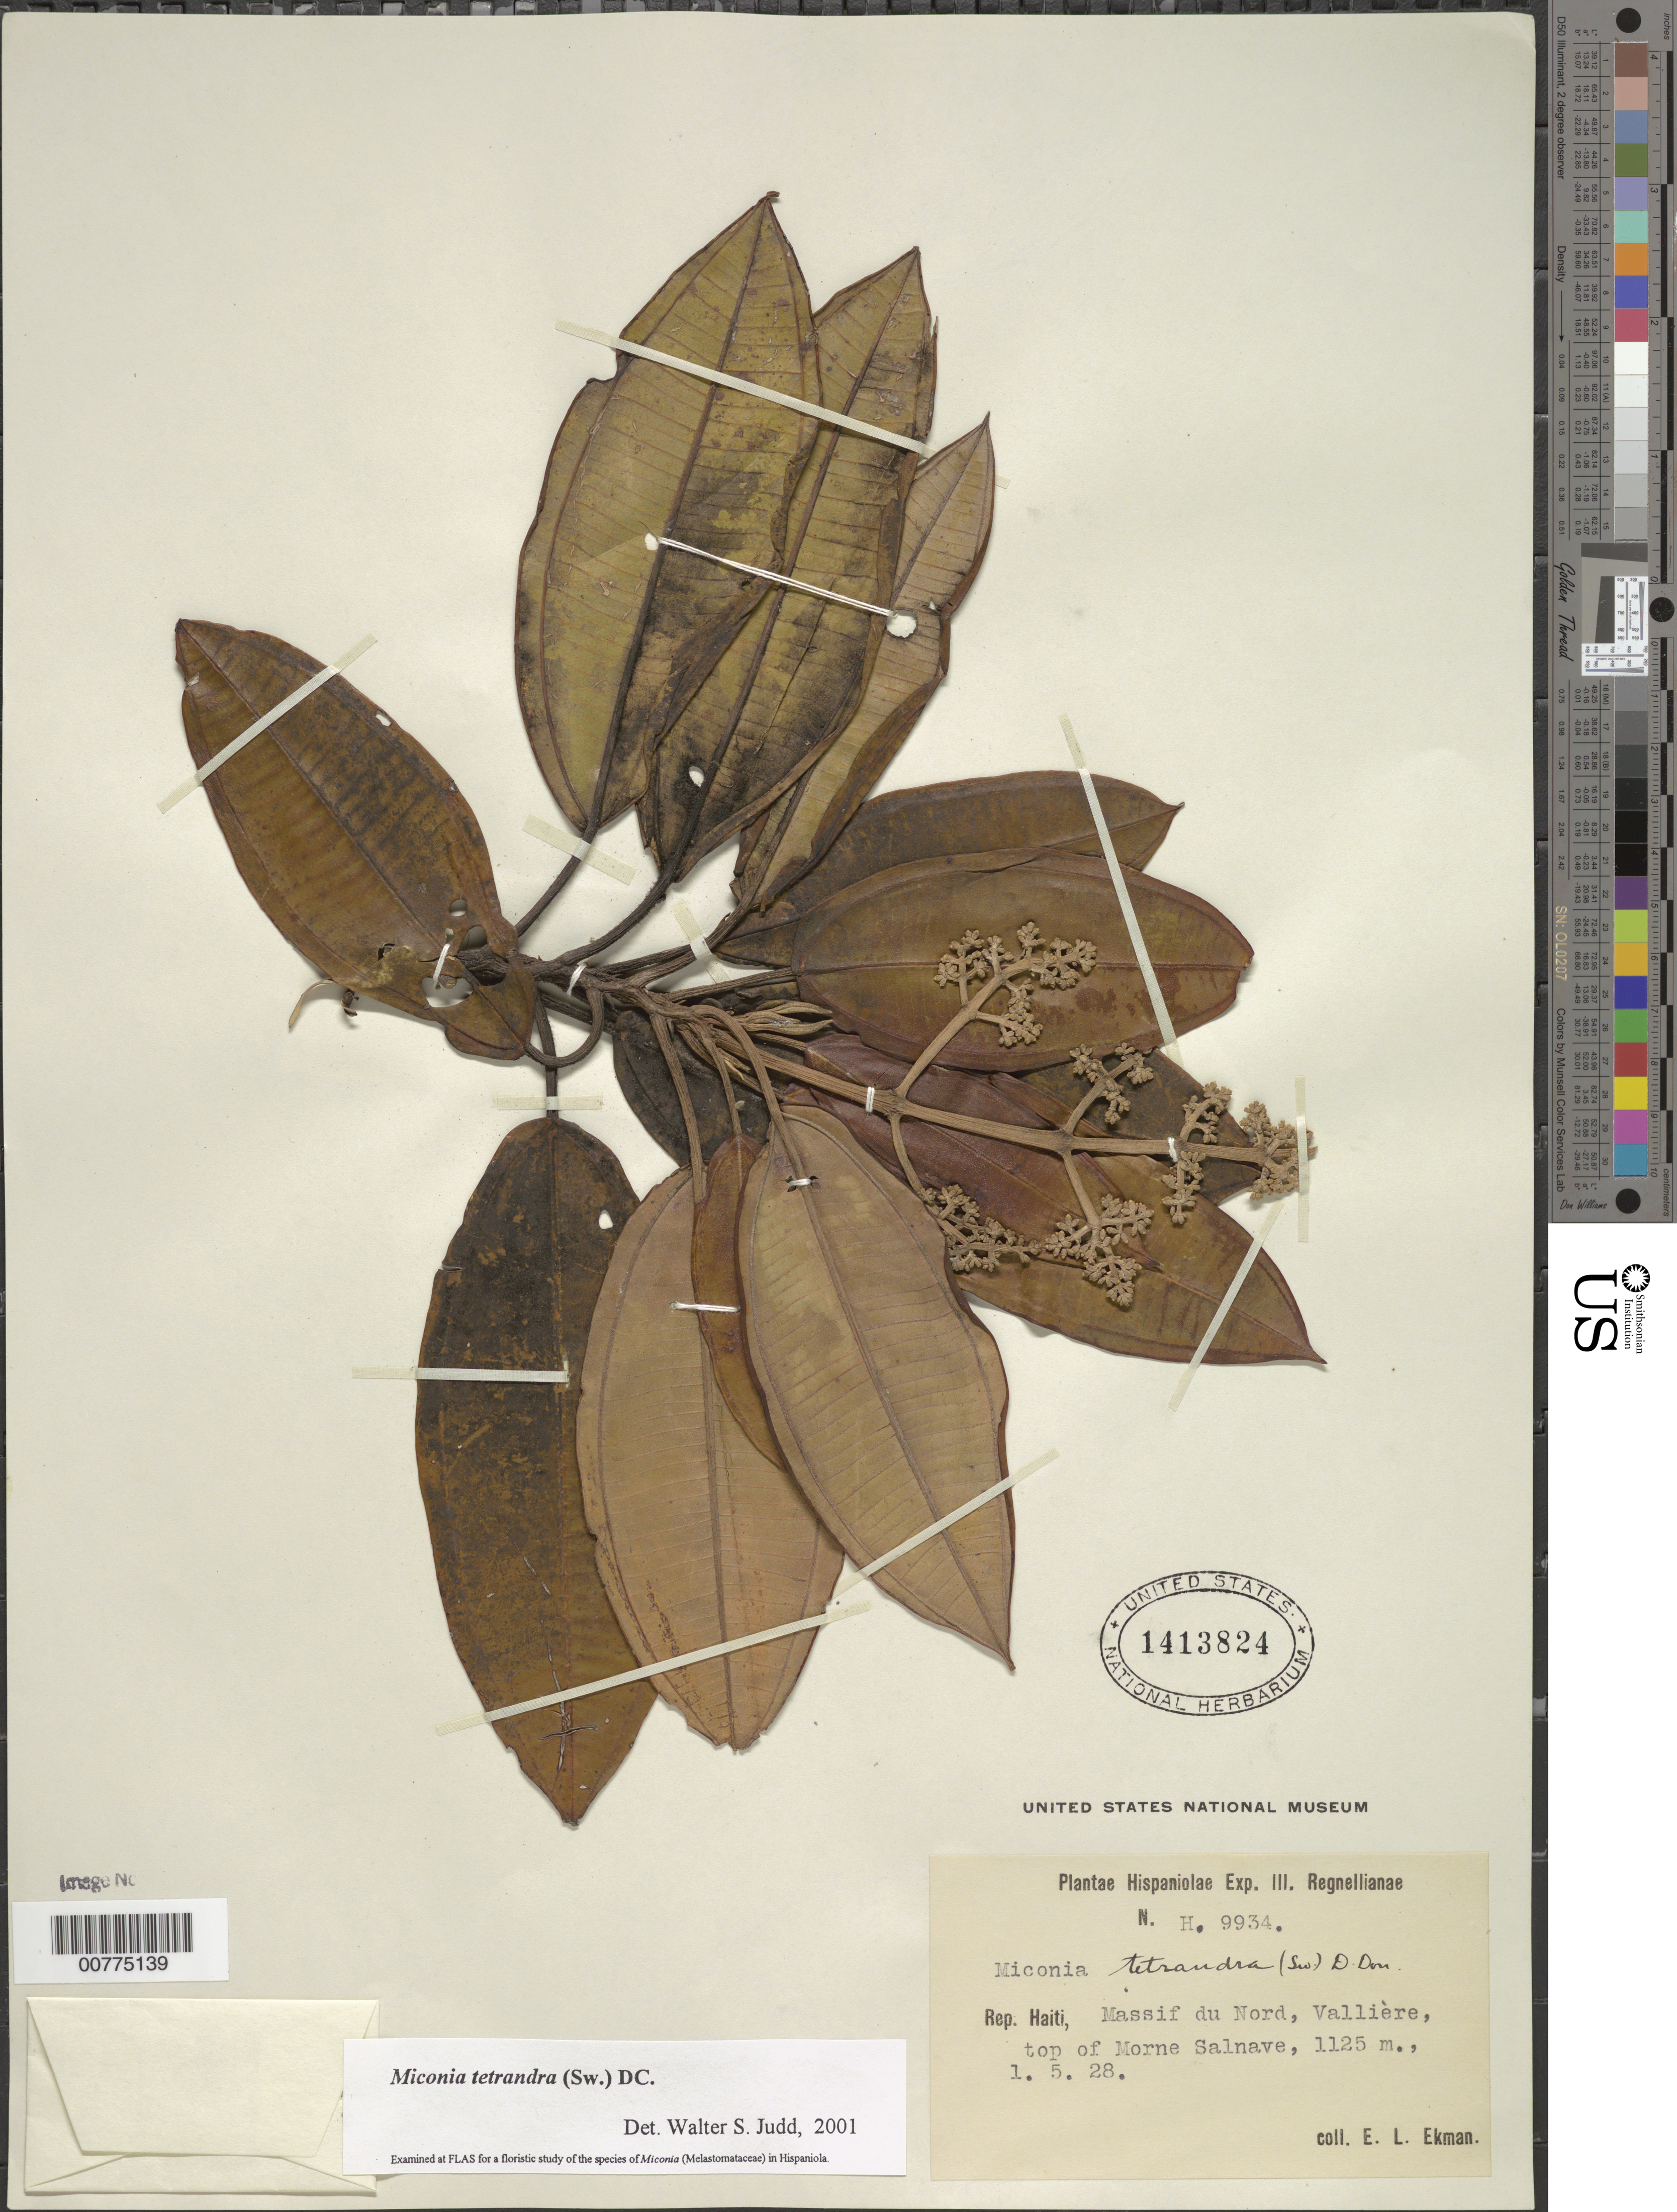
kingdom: Plantae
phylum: Tracheophyta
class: Magnoliopsida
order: Myrtales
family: Melastomataceae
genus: Miconia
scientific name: Miconia tetrandra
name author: (Sw.) D. Don ex G. Don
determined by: Judd, Walter S.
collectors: E. L. Ekman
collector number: H 9934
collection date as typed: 01 May 1928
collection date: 1928-05-01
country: Haiti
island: Hispaniola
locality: Massif du Nord, Vallière, top of Morne Salnave.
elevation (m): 1125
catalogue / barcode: US 1413824